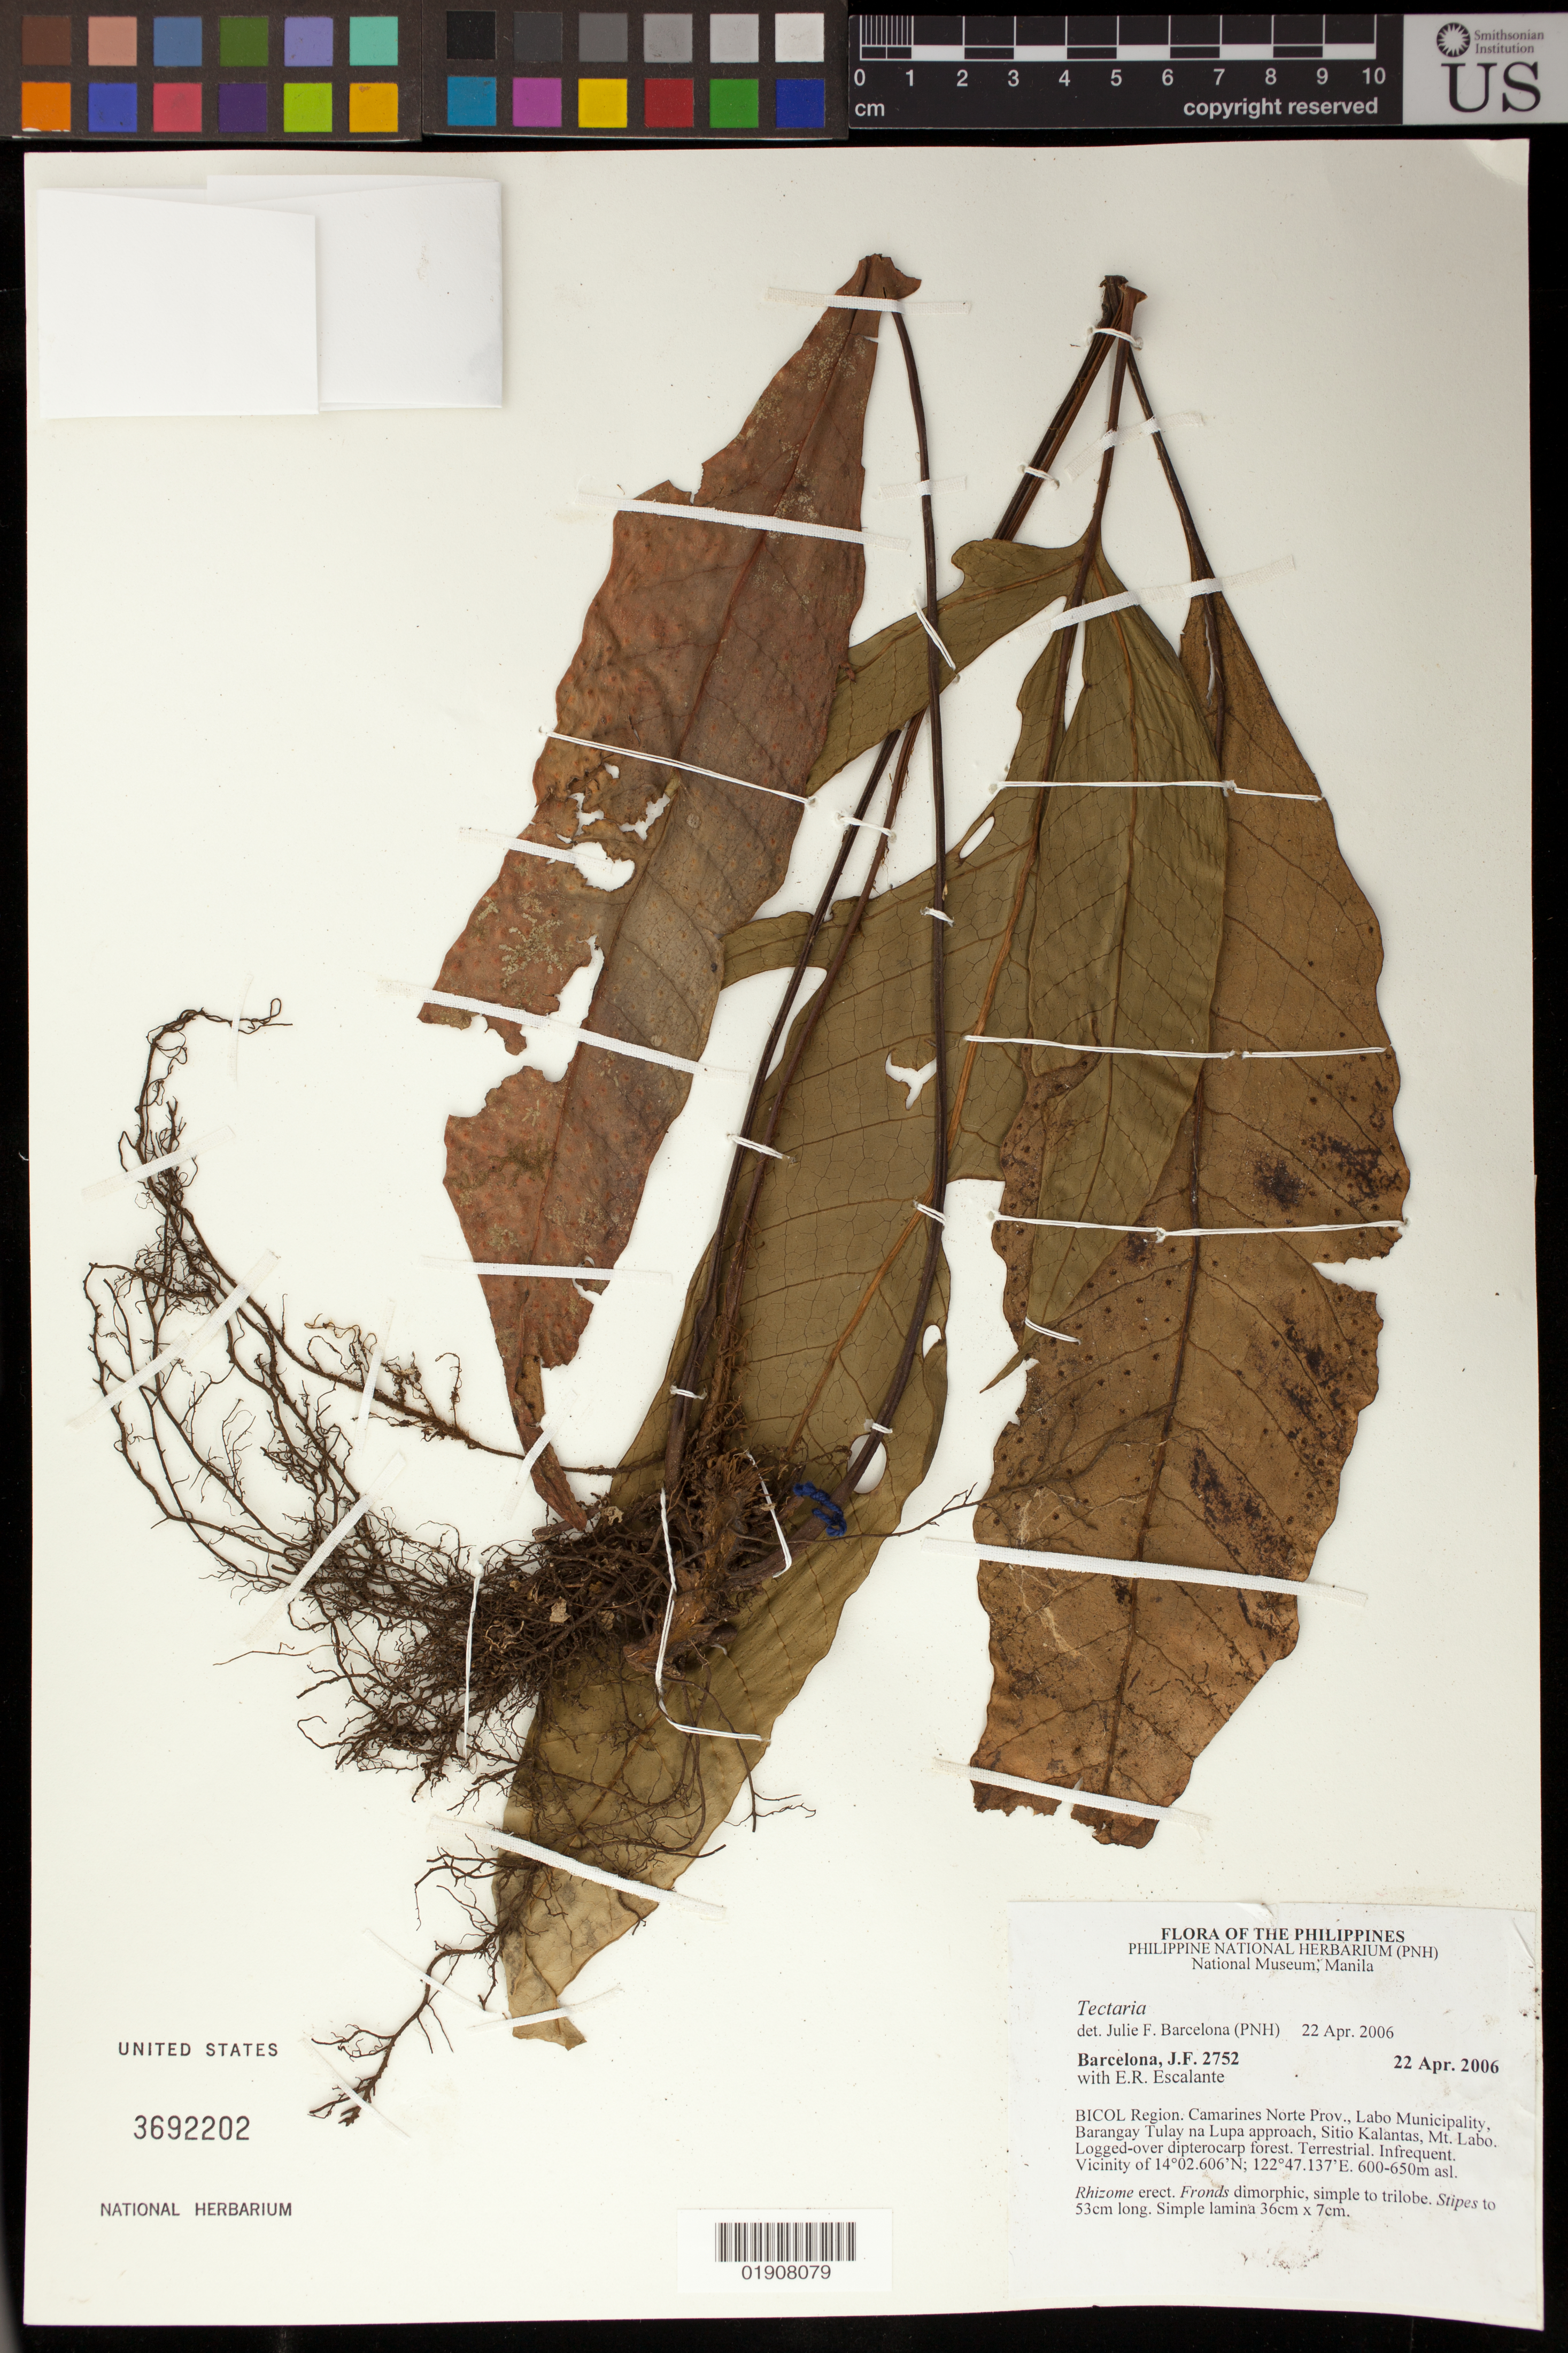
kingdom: Plantae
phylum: Tracheophyta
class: Polypodiopsida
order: Polypodiales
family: Tectariaceae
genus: Tectaria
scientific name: Tectaria sp.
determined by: Barcelona, J. F.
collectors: J. F. Barcelona & E. Escalante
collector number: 2752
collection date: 2006-04-22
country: Philippines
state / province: Bicol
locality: Bicol Region. Camarines Norte Prov., Labo Municipality, Barangay Tulay na Lupa approach, Sitio Kalantas, Mt Labo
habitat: Logged-over dipterocarp forest.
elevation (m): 600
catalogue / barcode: US 3692202